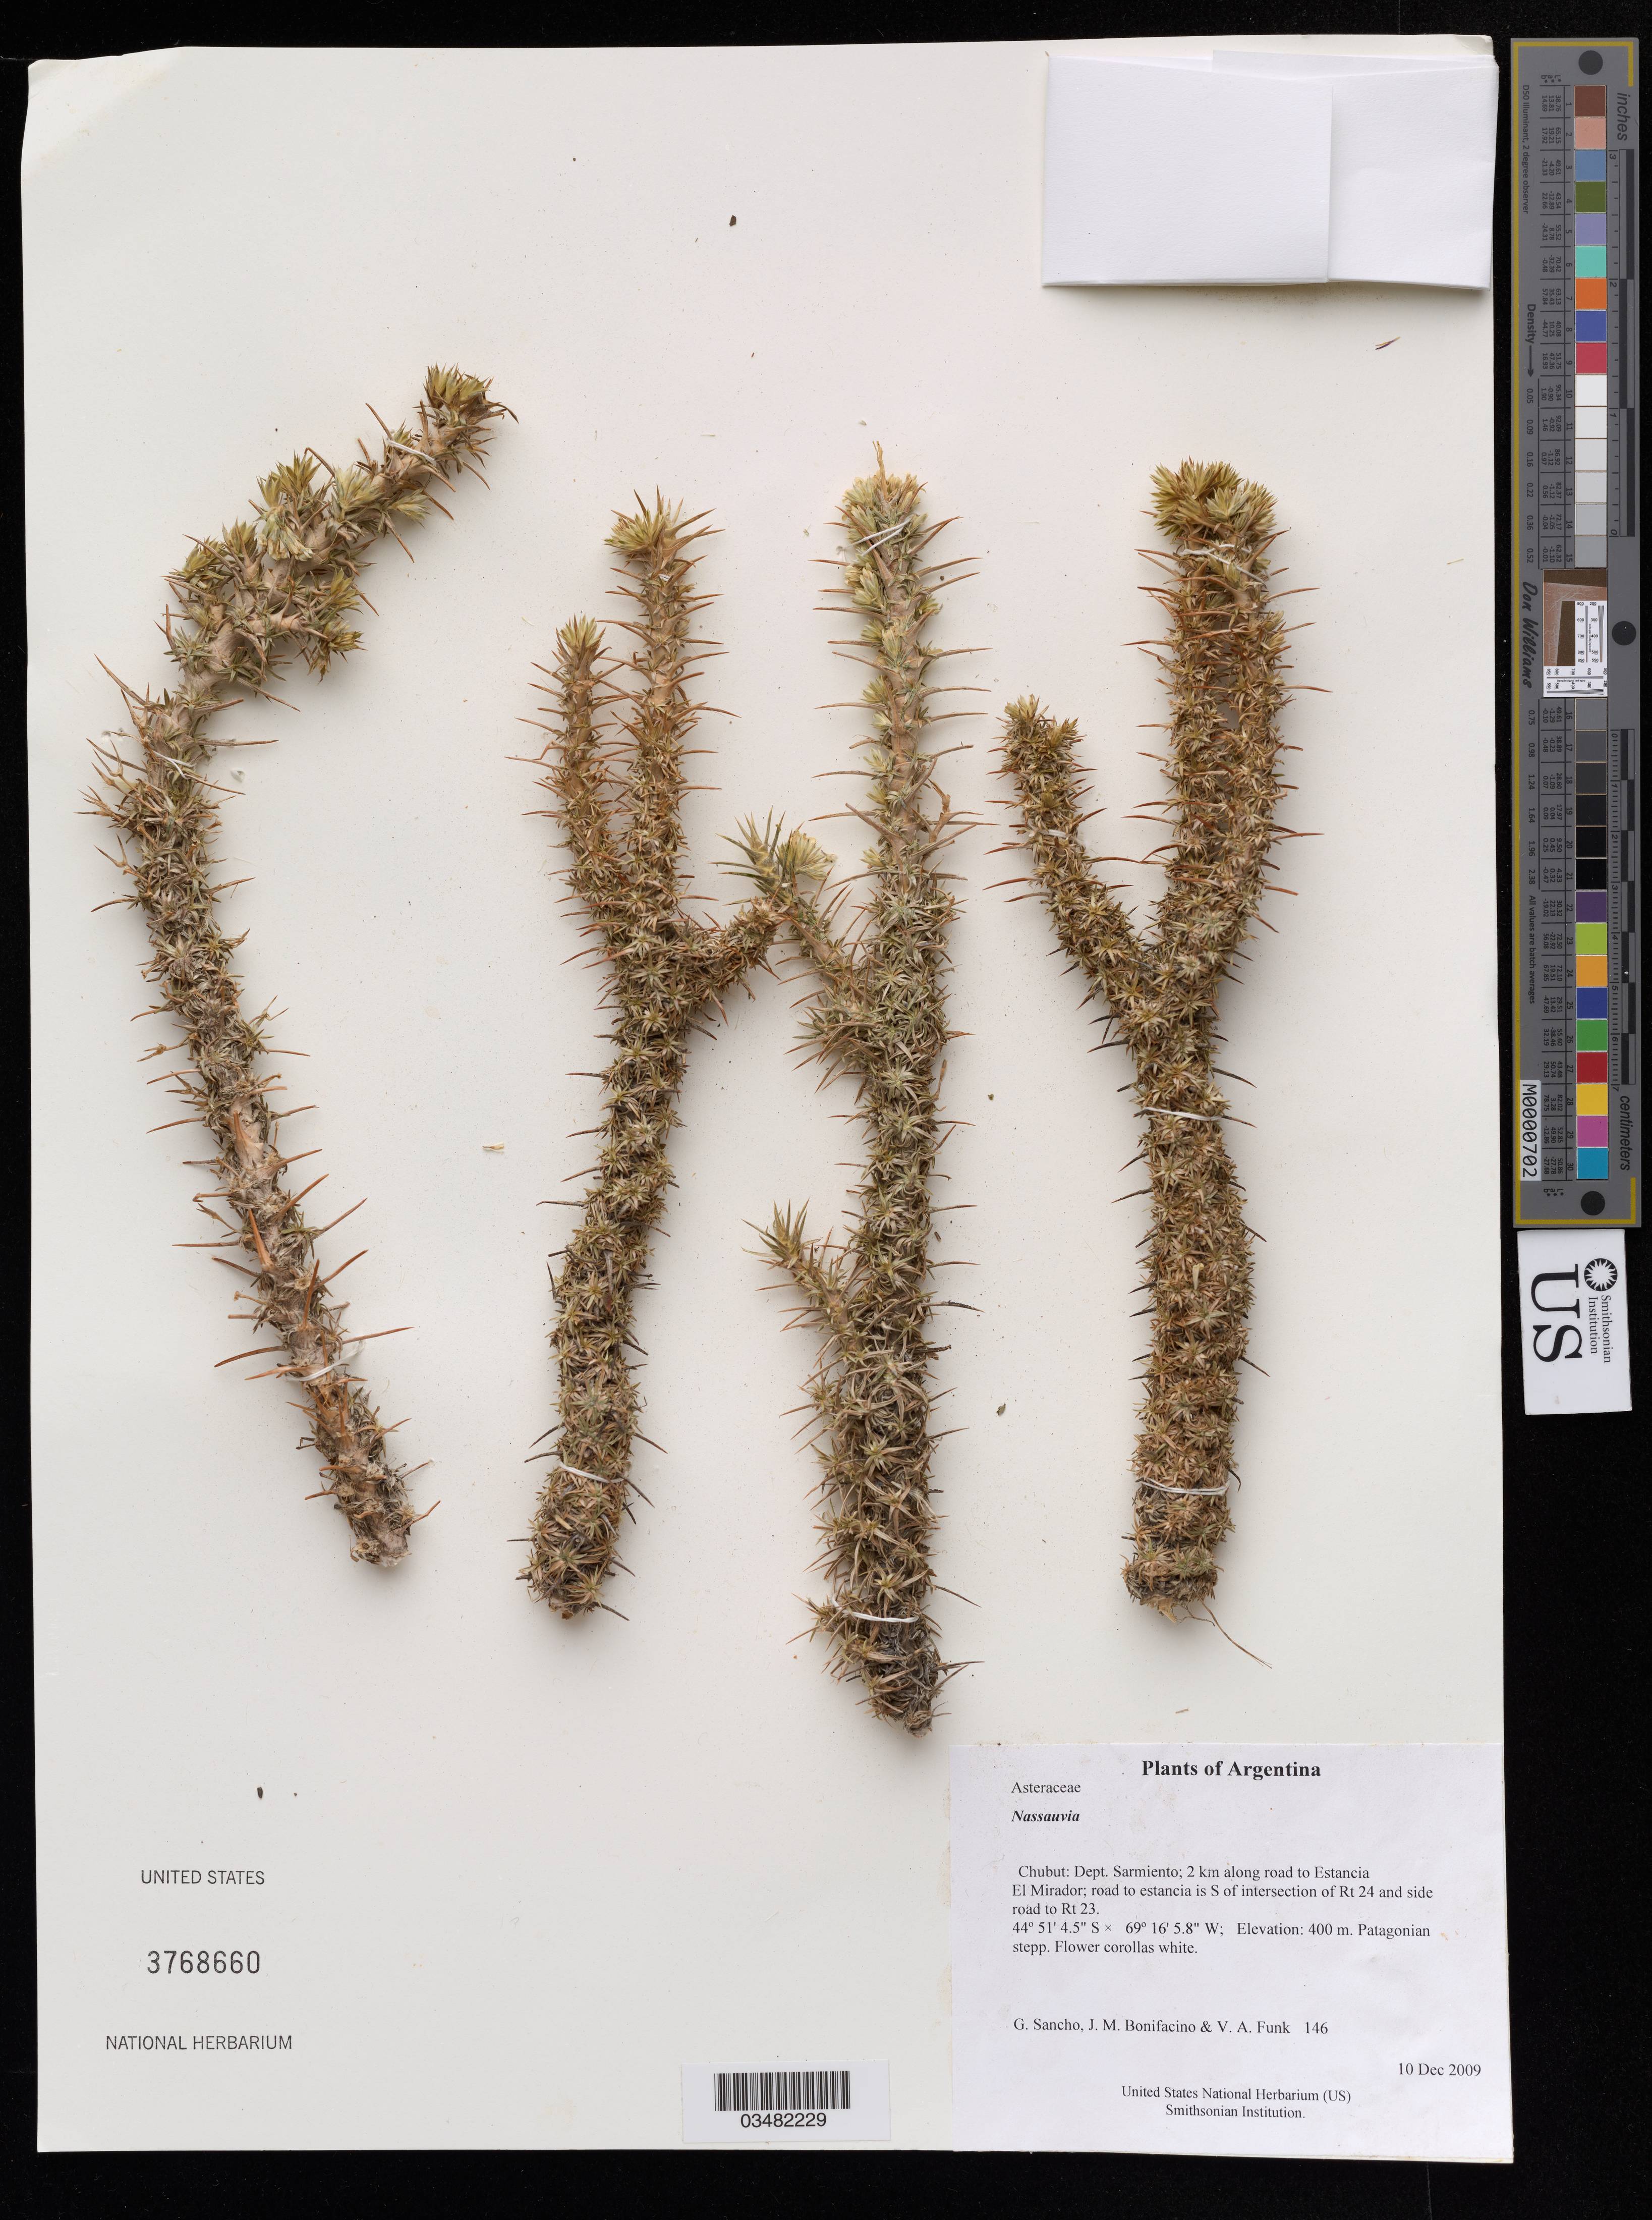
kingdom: Plantae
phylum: Tracheophyta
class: Magnoliopsida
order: Asterales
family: Asteraceae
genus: Nassauvia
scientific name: Nassauvia sp.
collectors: G. Sancho, M. Bonifacino & V. Funk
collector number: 146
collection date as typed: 10 Dec 2009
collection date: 2009-12-10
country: Argentina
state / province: Chubut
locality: Dept. Sarmiento; 2 km along road to Estancia El Mirador; road to estancia is S of intersection of Rt 24 and side road to Rt 23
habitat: Patagonian stepp.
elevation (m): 400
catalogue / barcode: US 3768660